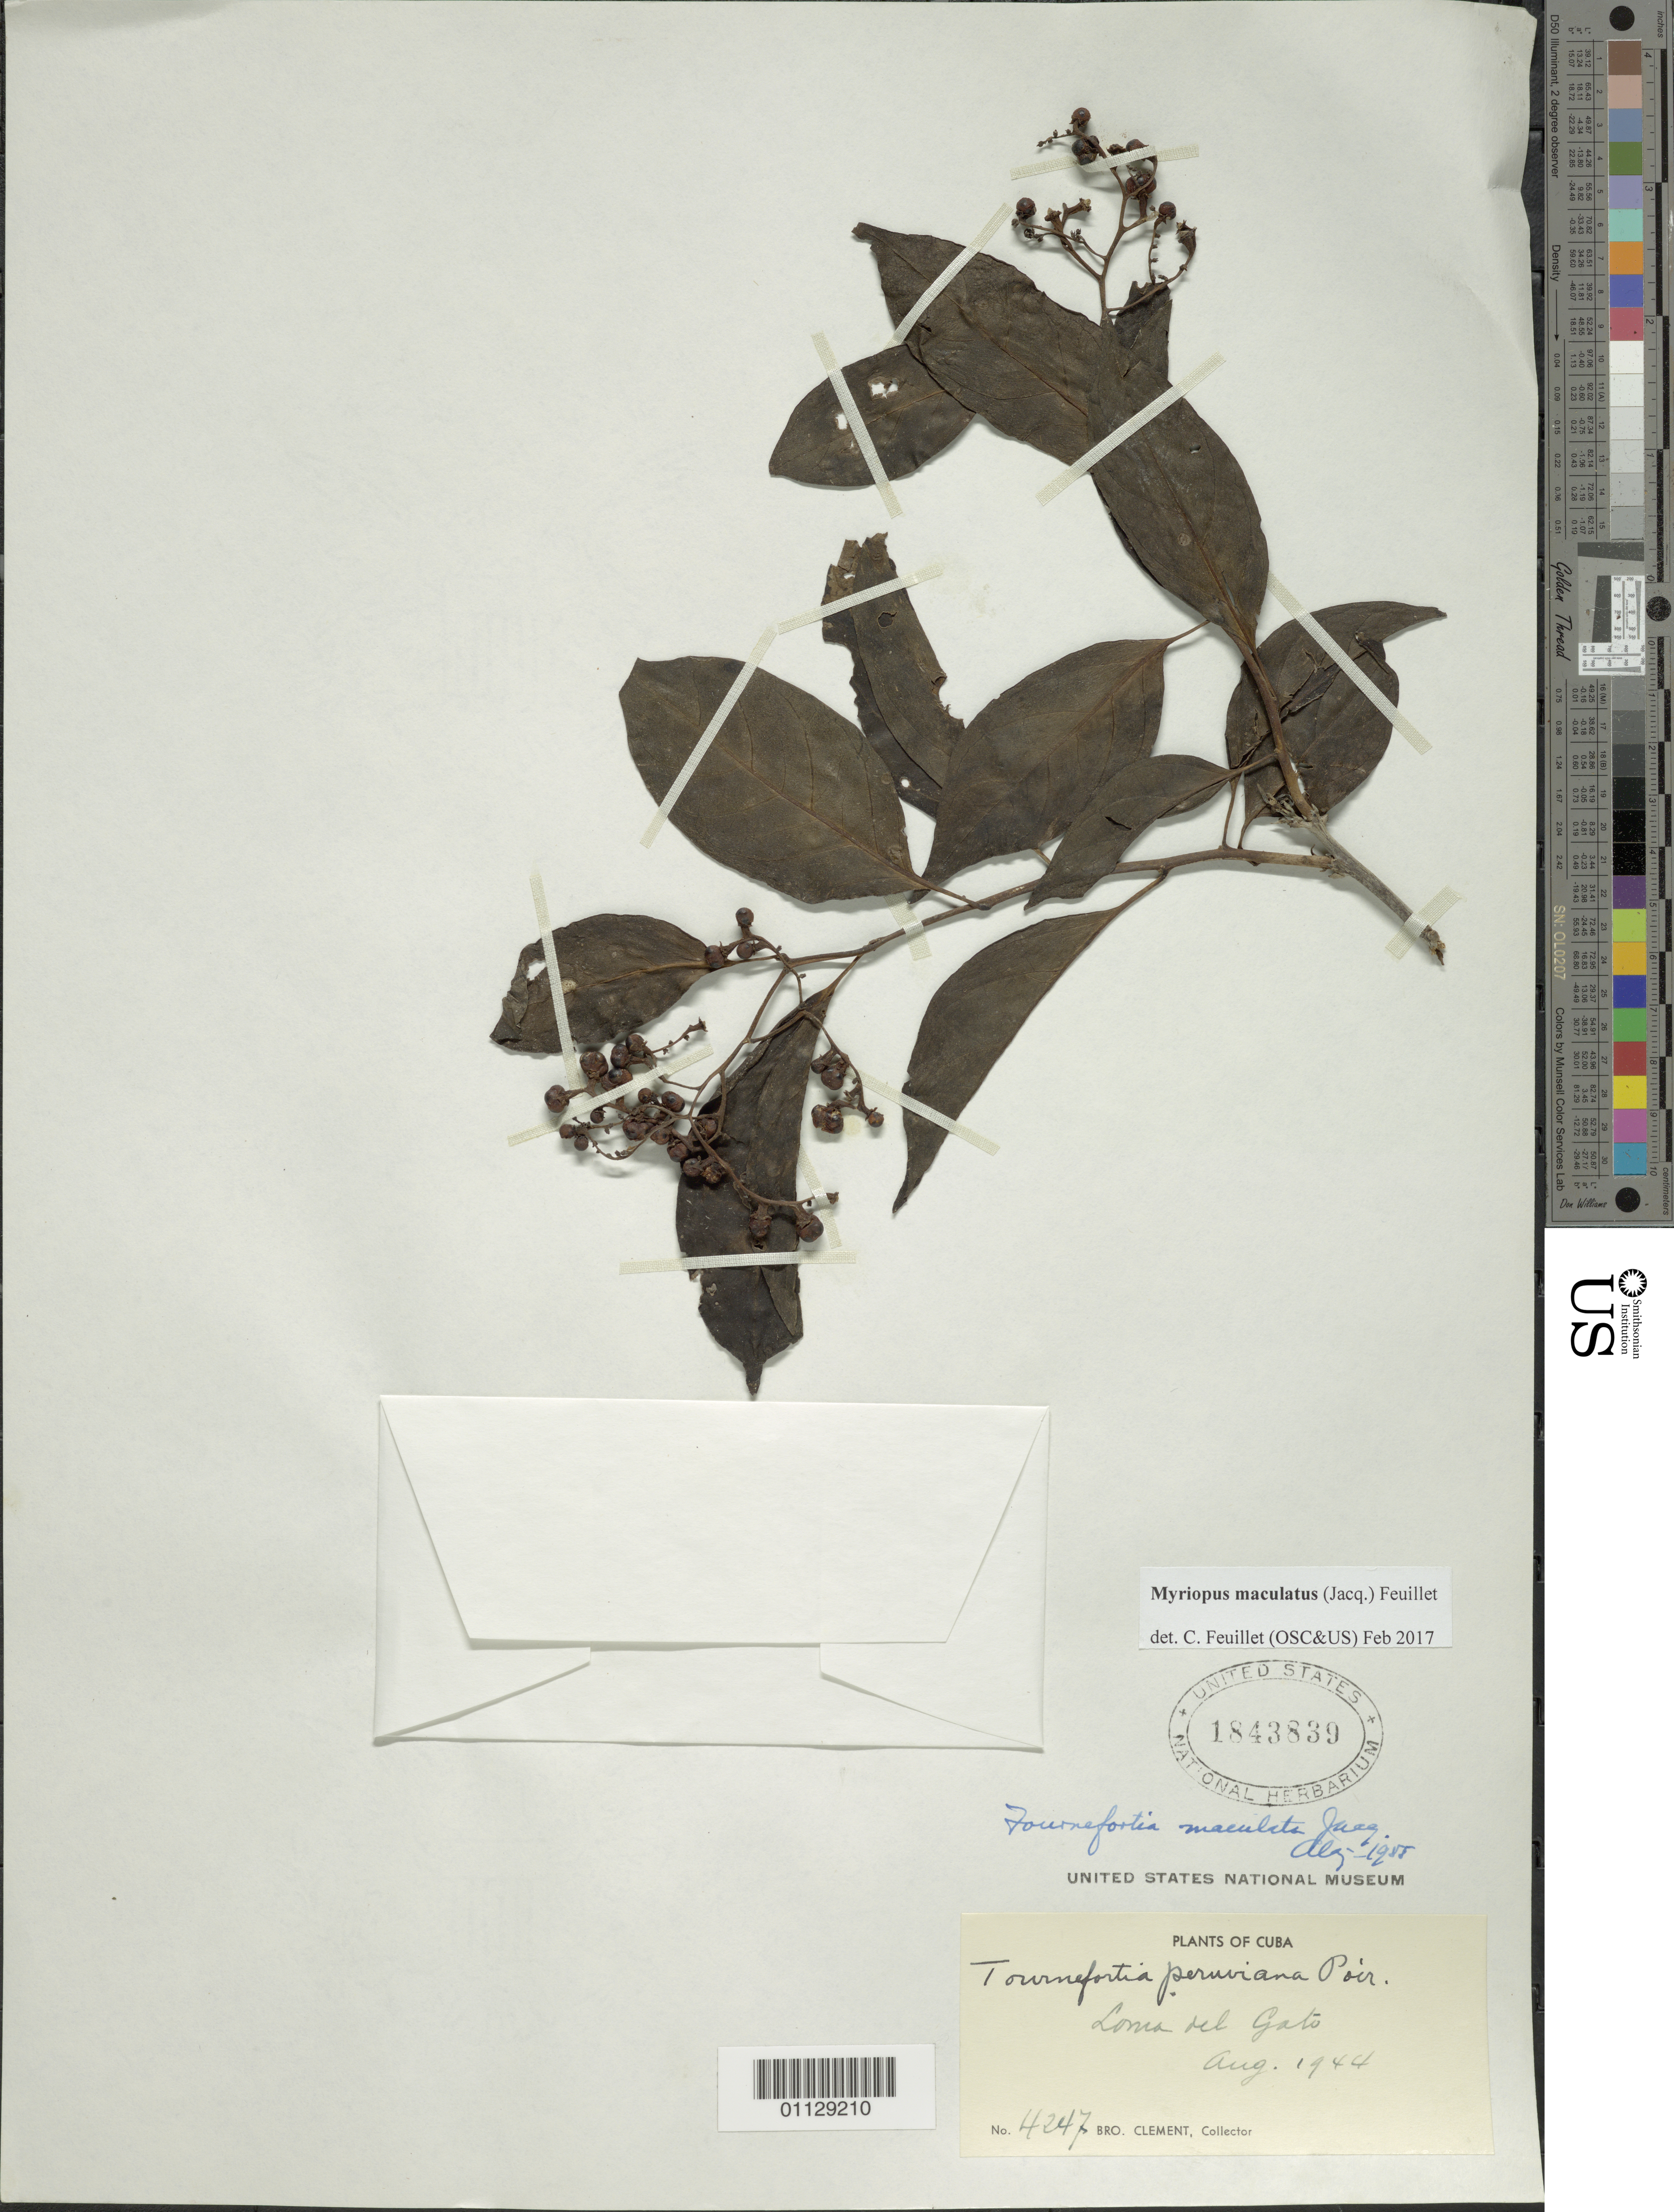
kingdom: Plantae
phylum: Tracheophyta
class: Magnoliopsida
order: Boraginales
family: Heliotropiaceae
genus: Myriopus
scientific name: Myriopus maculatus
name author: (Jacq.) Feuillet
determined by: Feuillet, C.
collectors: B. Clement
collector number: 4247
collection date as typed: Aug 1944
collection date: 1944-08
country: Cuba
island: Cuba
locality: Loma del Gato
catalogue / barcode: US 1843839